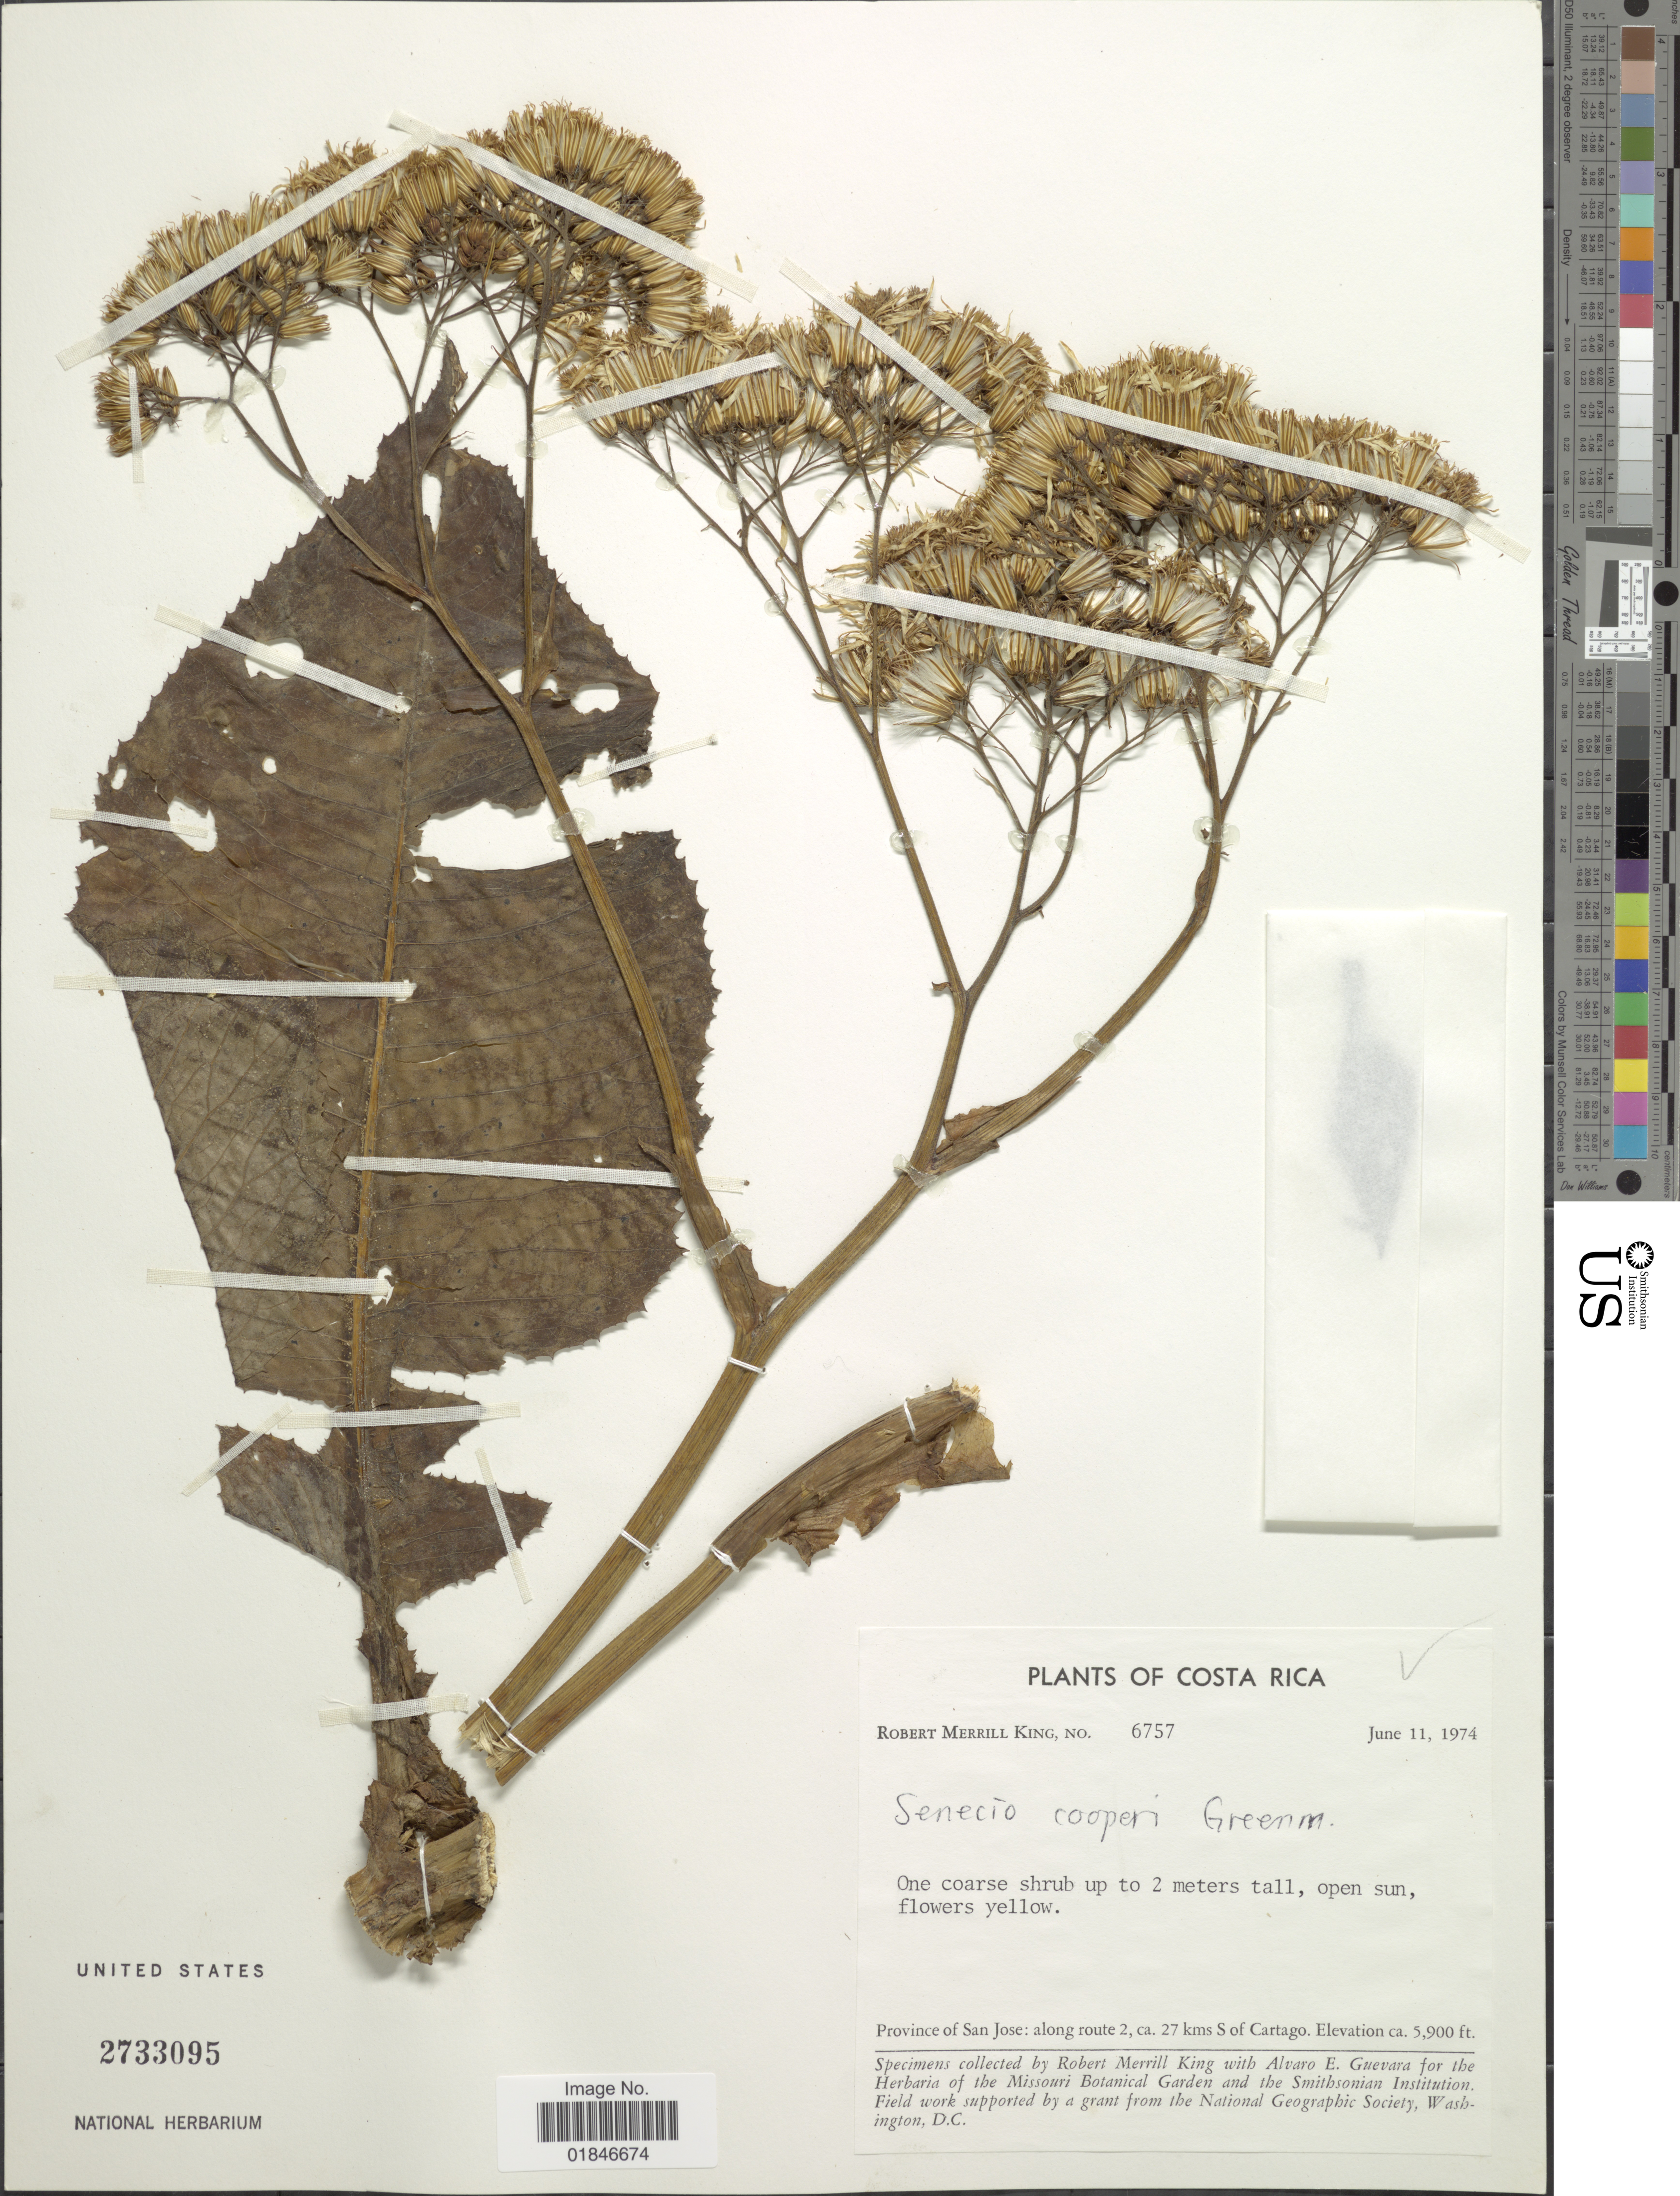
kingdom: Plantae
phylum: Tracheophyta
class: Magnoliopsida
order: Asterales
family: Asteraceae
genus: Jessea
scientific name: Jessea cooperi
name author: (Greenm.) H. Rob. & Cuatrec.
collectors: R. M. King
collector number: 6757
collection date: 1974-06-11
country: Costa Rica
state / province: San José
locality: Province of San Jose: along route 2, ca. 27 kms S of Cartago.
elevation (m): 1798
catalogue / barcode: US 2733095